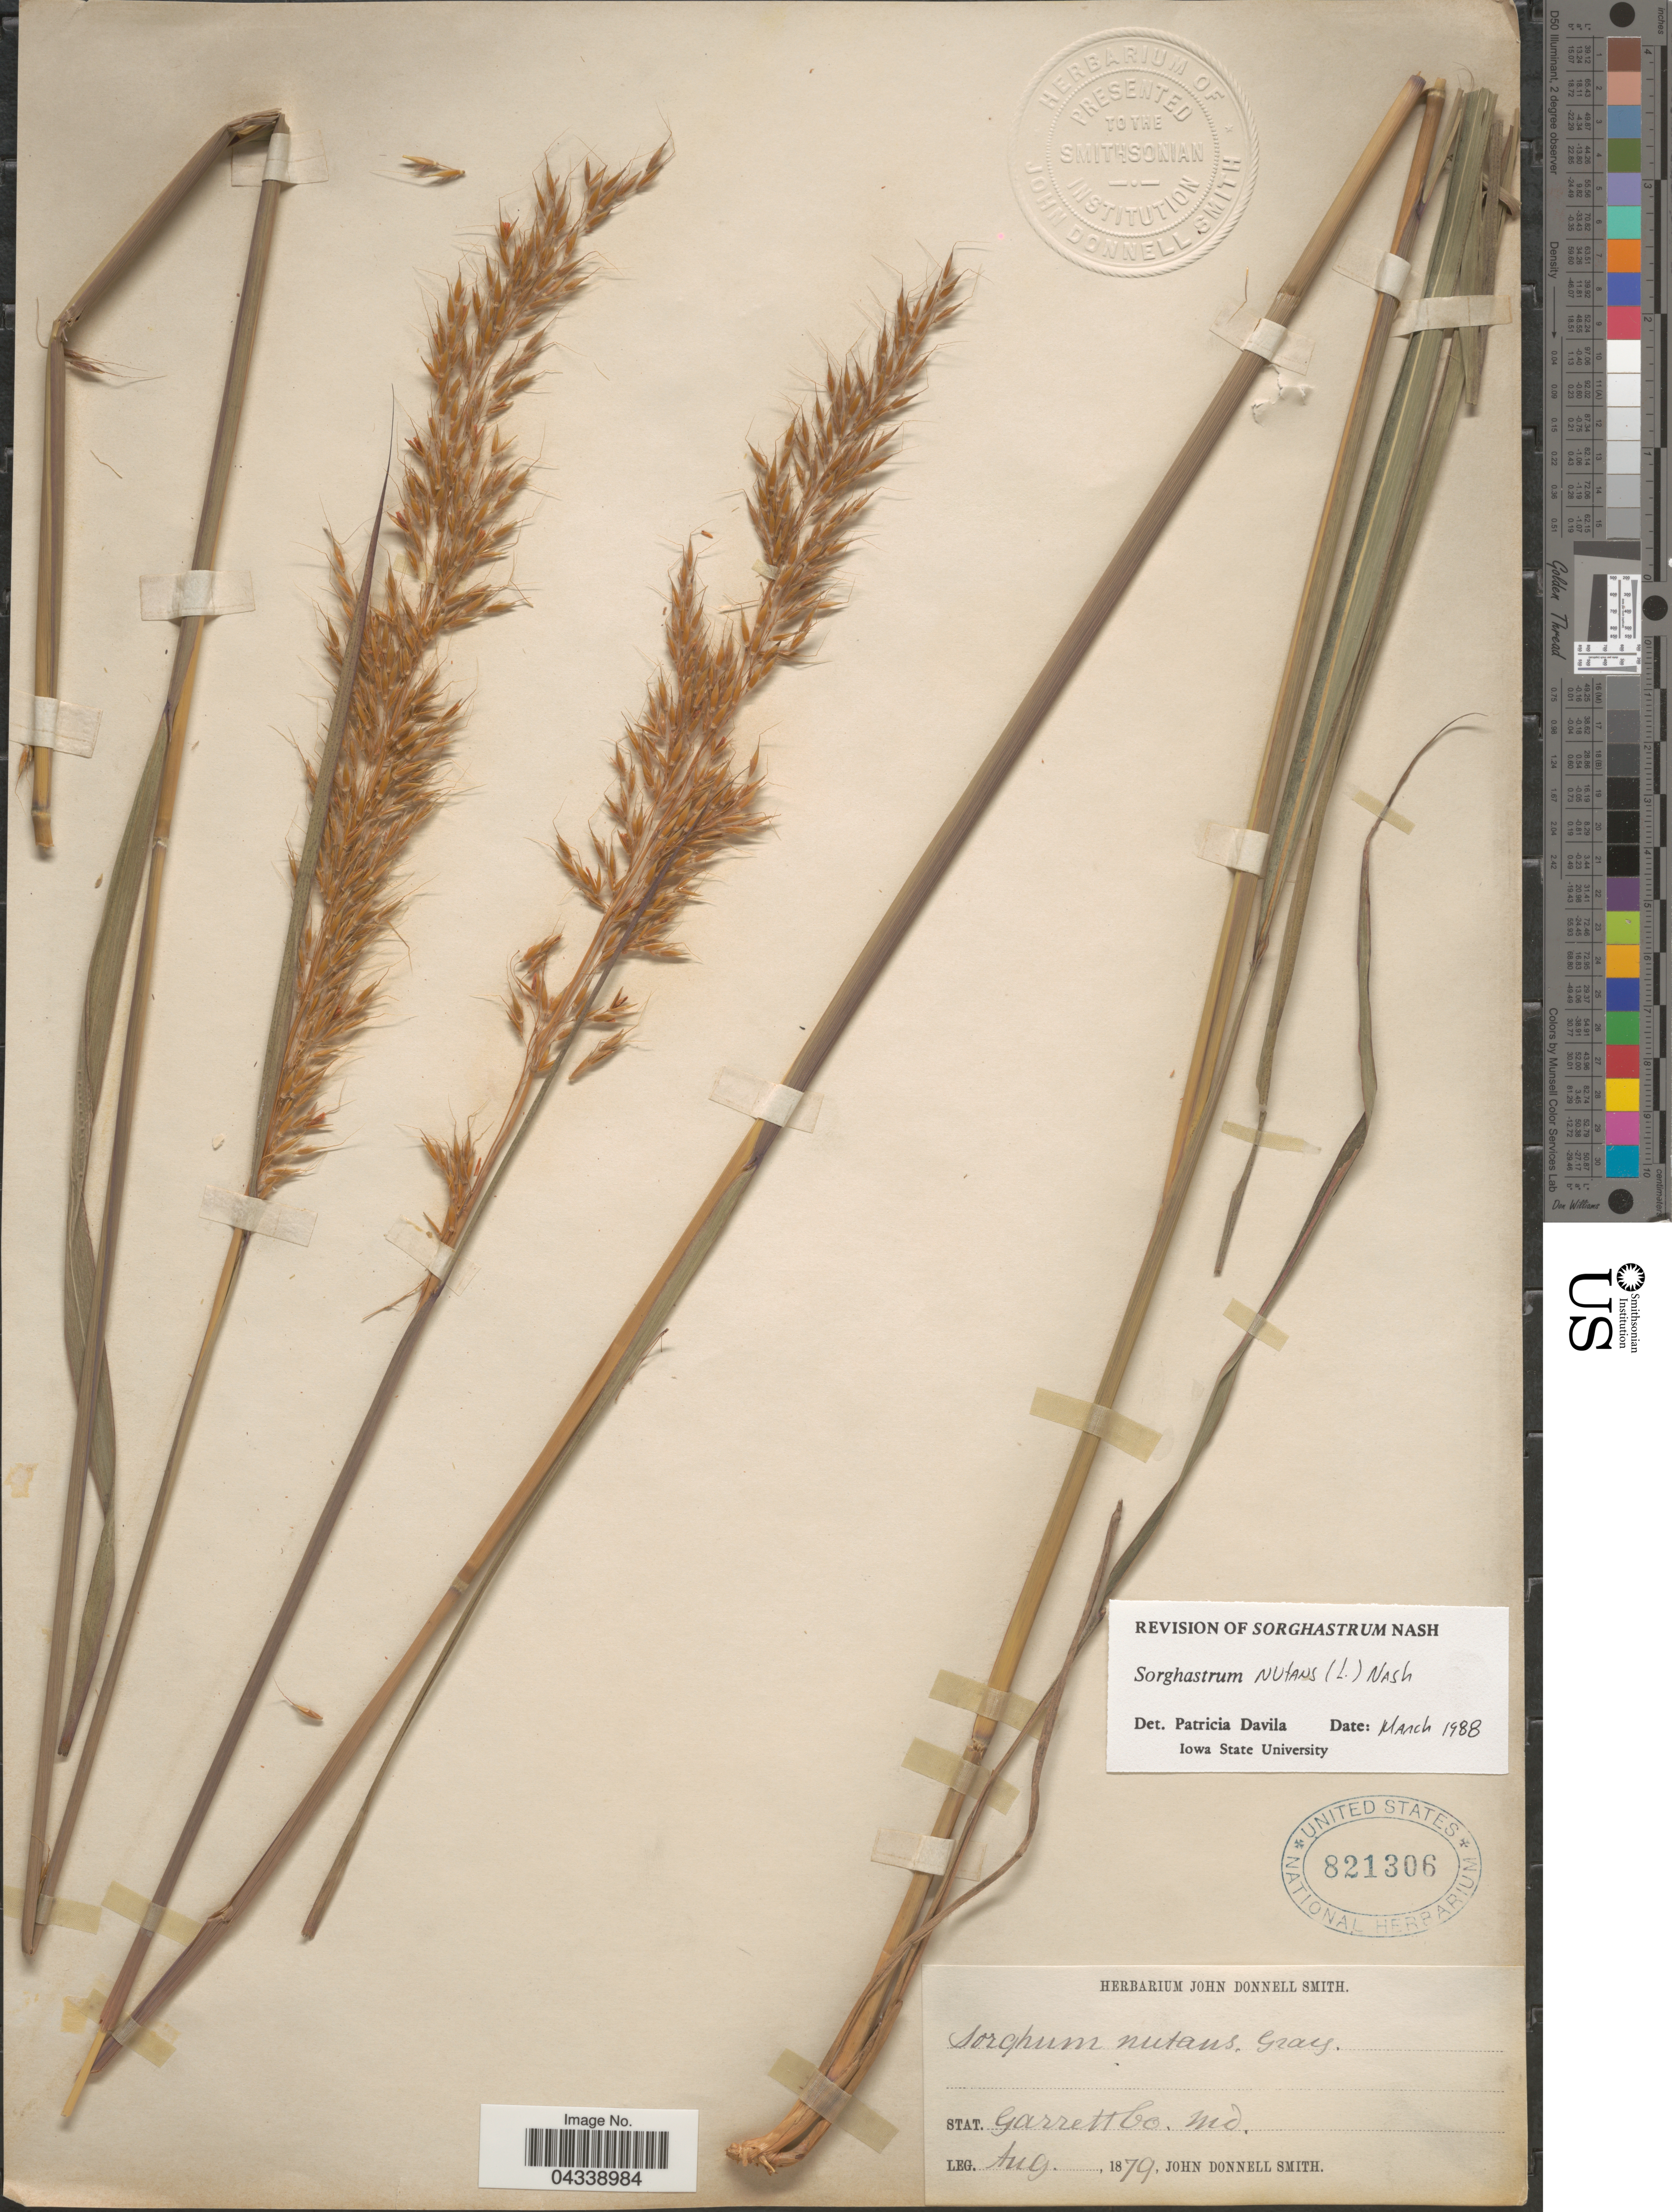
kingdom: Plantae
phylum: Tracheophyta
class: Liliopsida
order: Poales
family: Poaceae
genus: Sorghastrum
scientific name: Sorghastrum nutans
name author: (L.) Nash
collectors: J. Donnell Smith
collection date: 1879-08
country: United States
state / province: Maryland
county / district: Garrett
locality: Stat. Garrett Co.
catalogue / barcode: US 821306